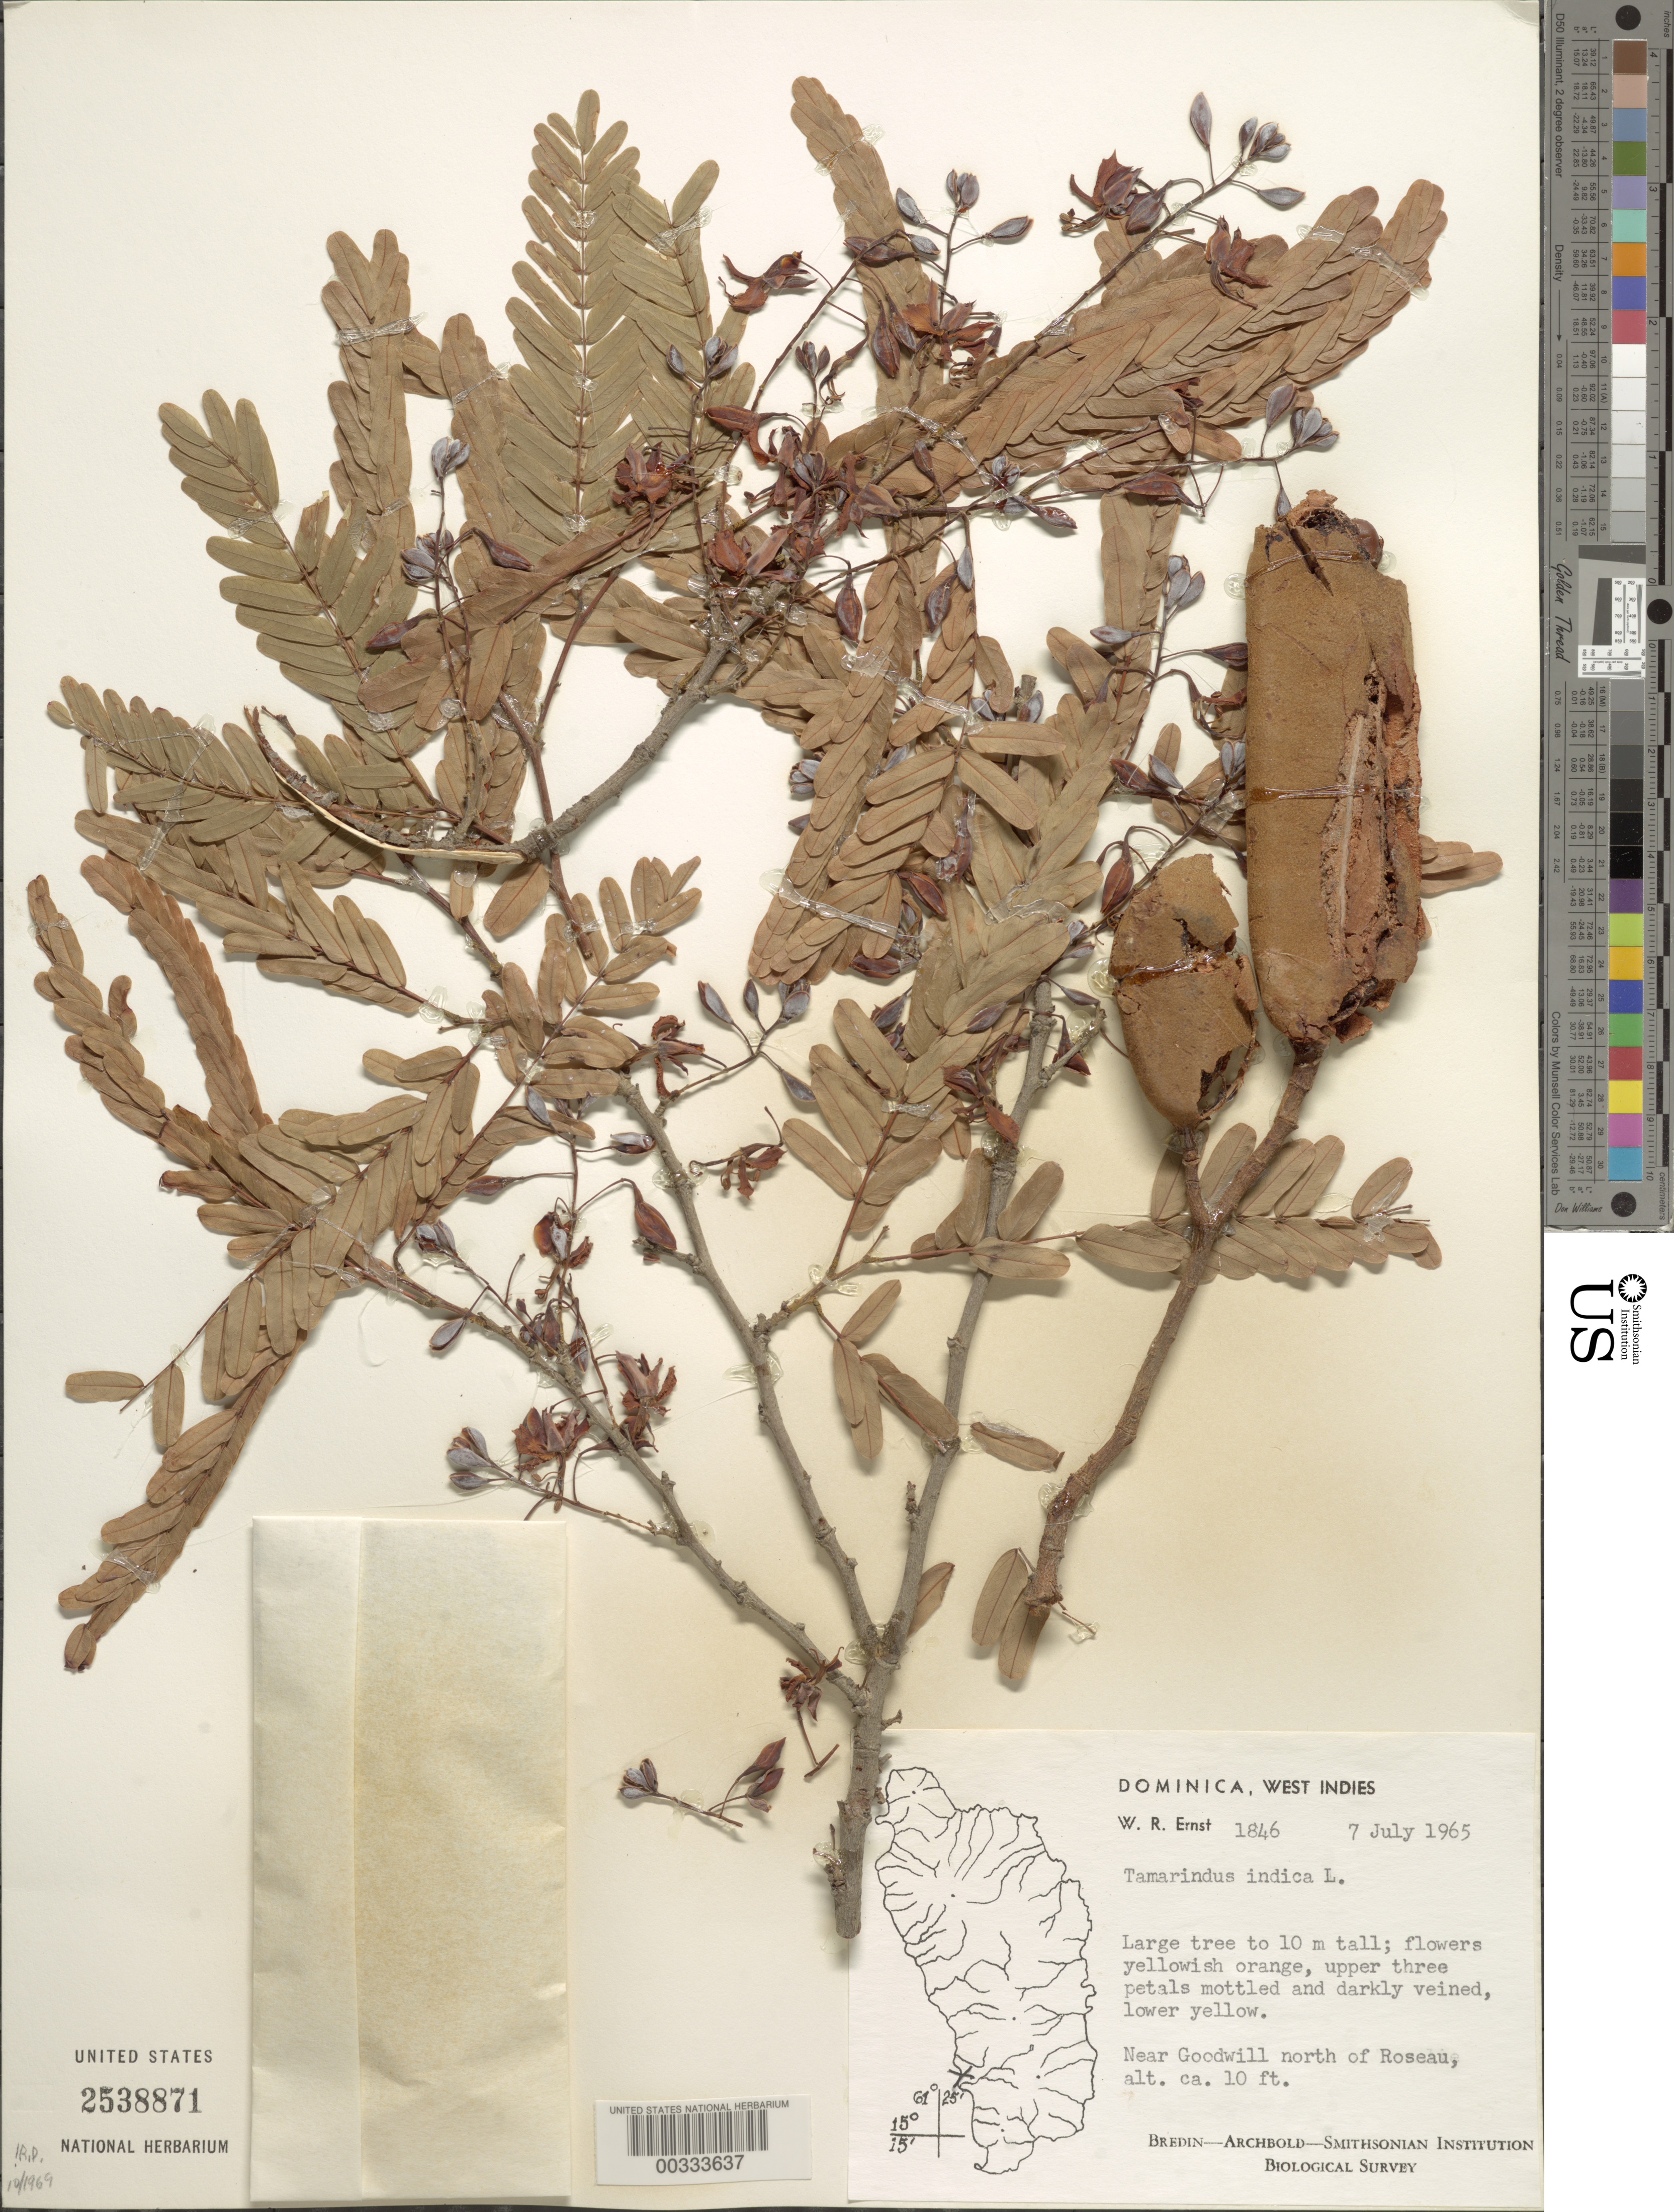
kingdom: Plantae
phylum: Tracheophyta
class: Magnoliopsida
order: Fabales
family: Fabaceae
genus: Tamarindus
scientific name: Tamarindus indica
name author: L.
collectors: W. R. Ernst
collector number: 1846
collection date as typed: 07 Jul 1965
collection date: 1965-07-07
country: Dominica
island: Dominica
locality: Near goodwill, n of roseau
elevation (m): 3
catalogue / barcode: US 2538871